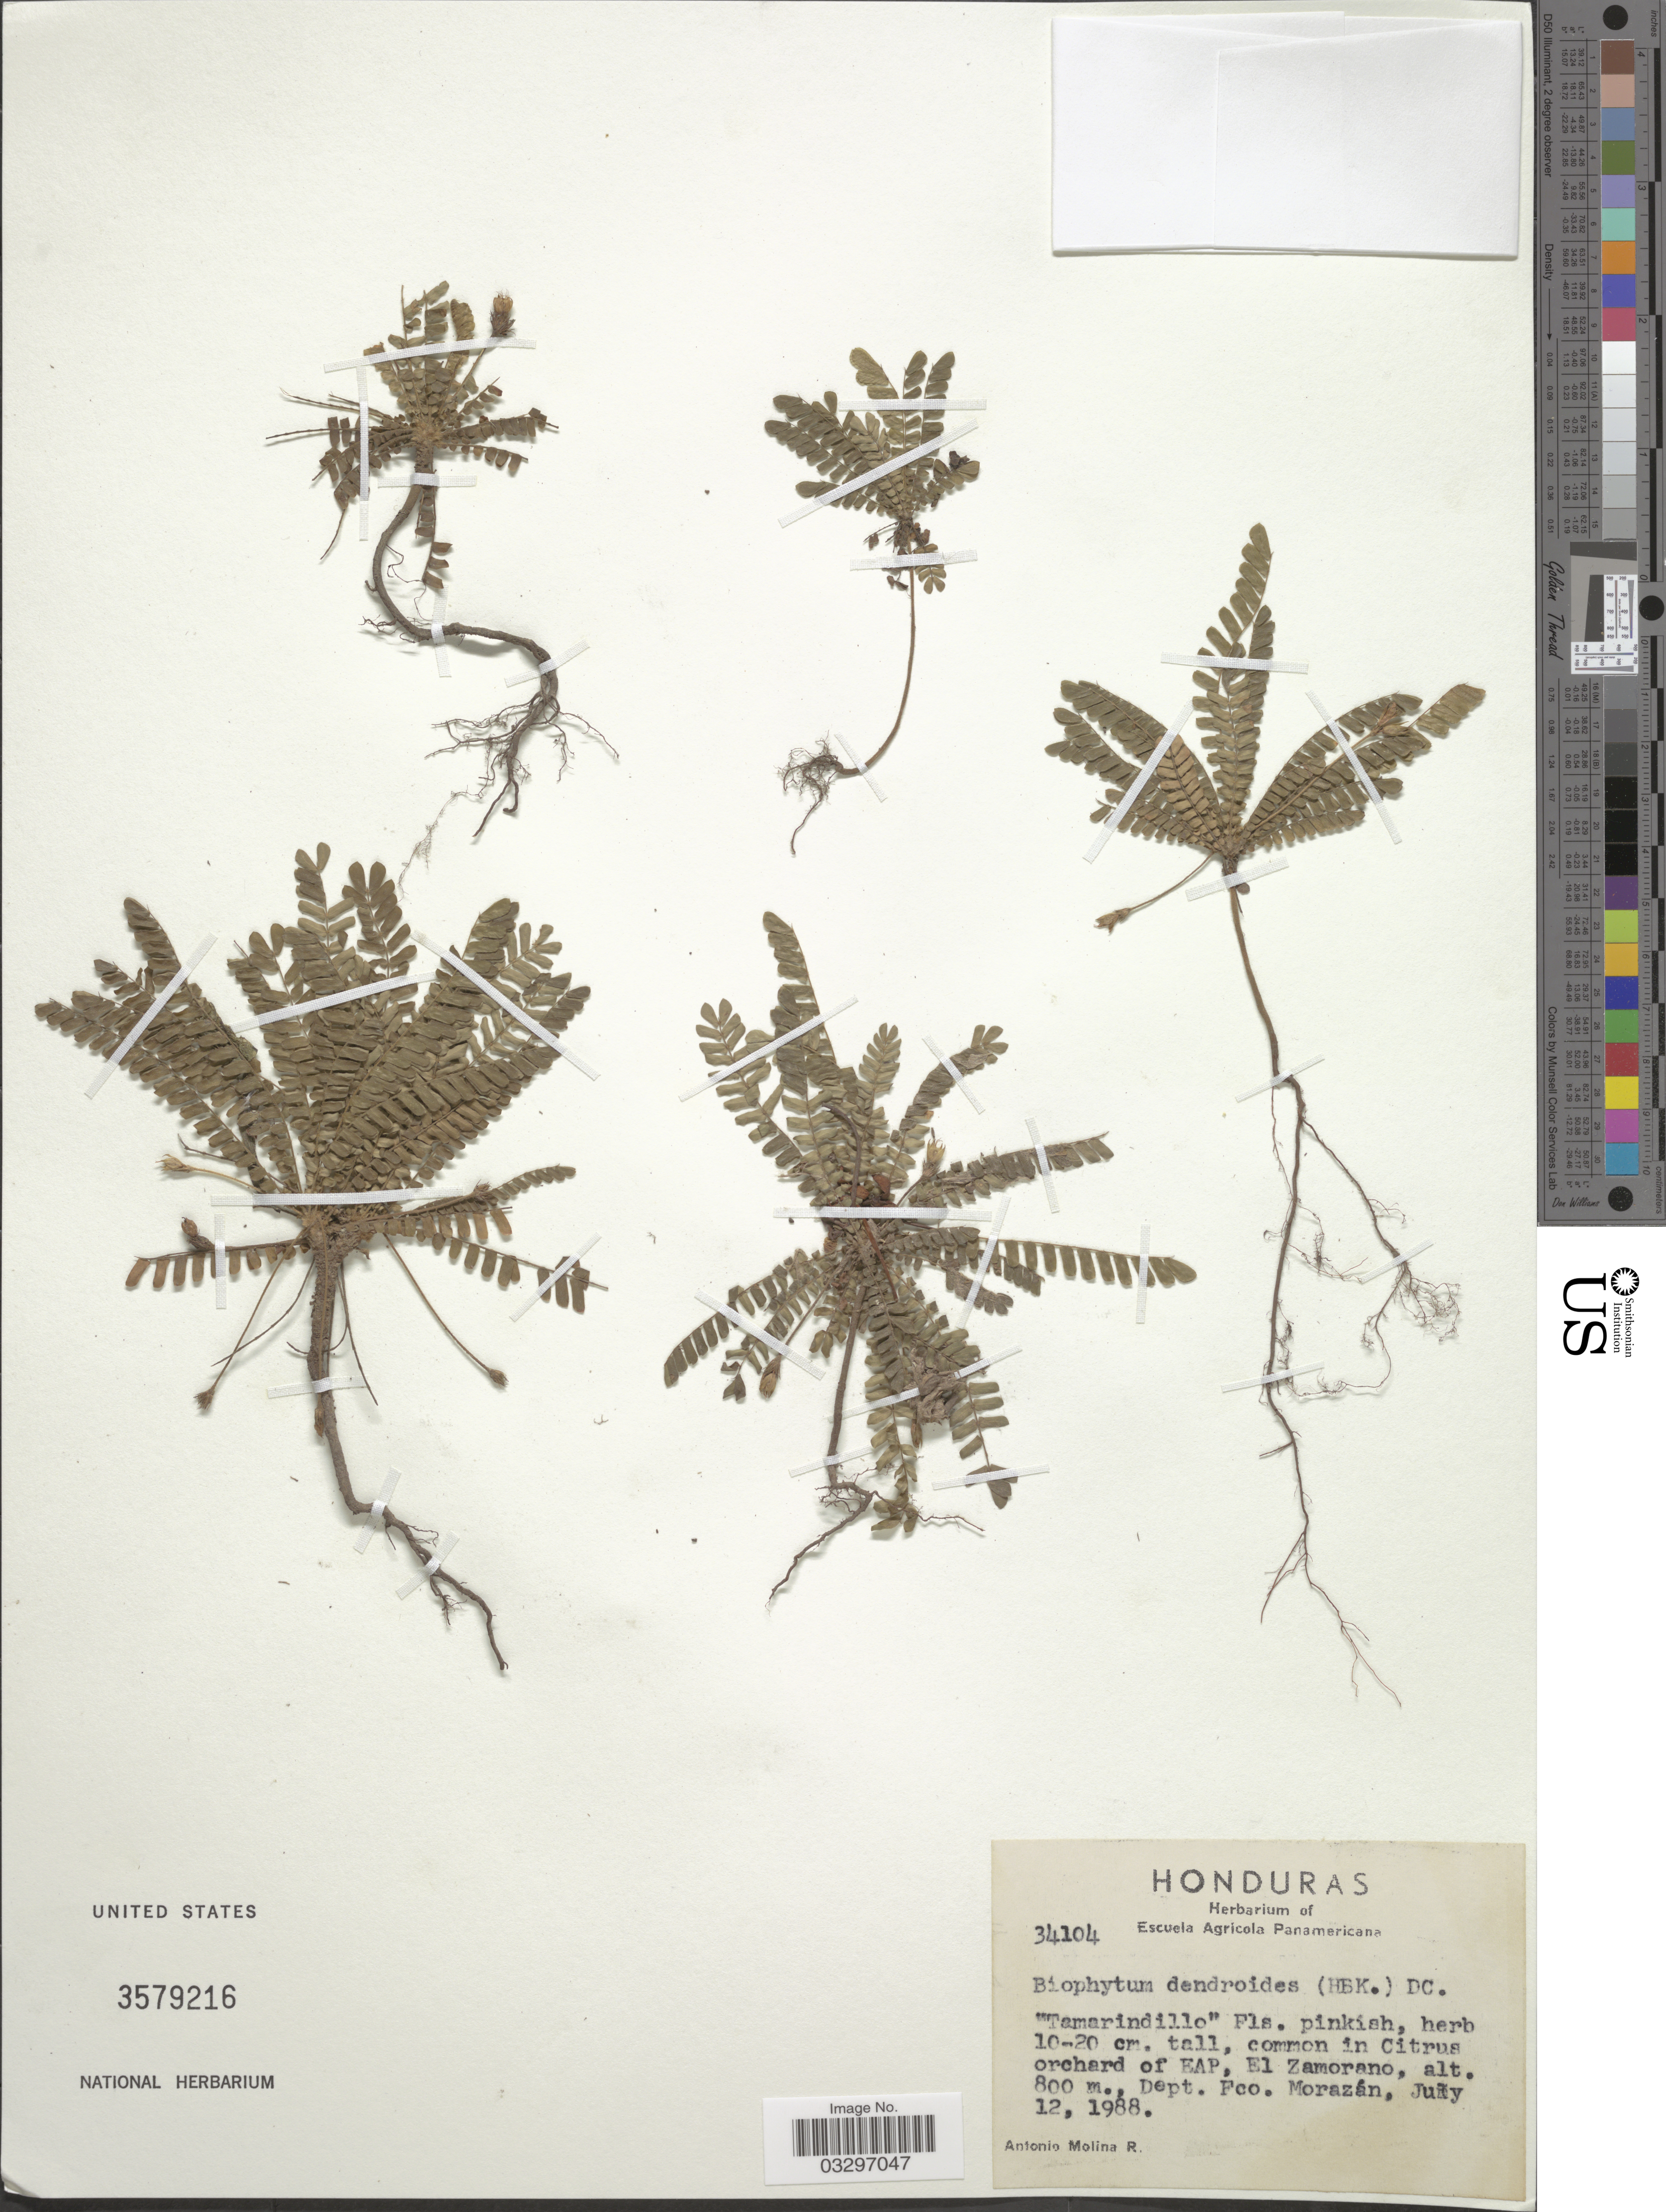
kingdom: Plantae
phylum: Tracheophyta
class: Magnoliopsida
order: Oxalidales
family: Oxalidaceae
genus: Biophytum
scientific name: Biophytum dendroides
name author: (Kunth) DC.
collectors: A. Molina R.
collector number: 34104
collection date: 1988-07-12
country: Honduras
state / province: Fco. Morazán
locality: Common in Citrus orchard of EAP, El Zamorano. Dept. Fco. Morazán.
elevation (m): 800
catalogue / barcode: US 3579216